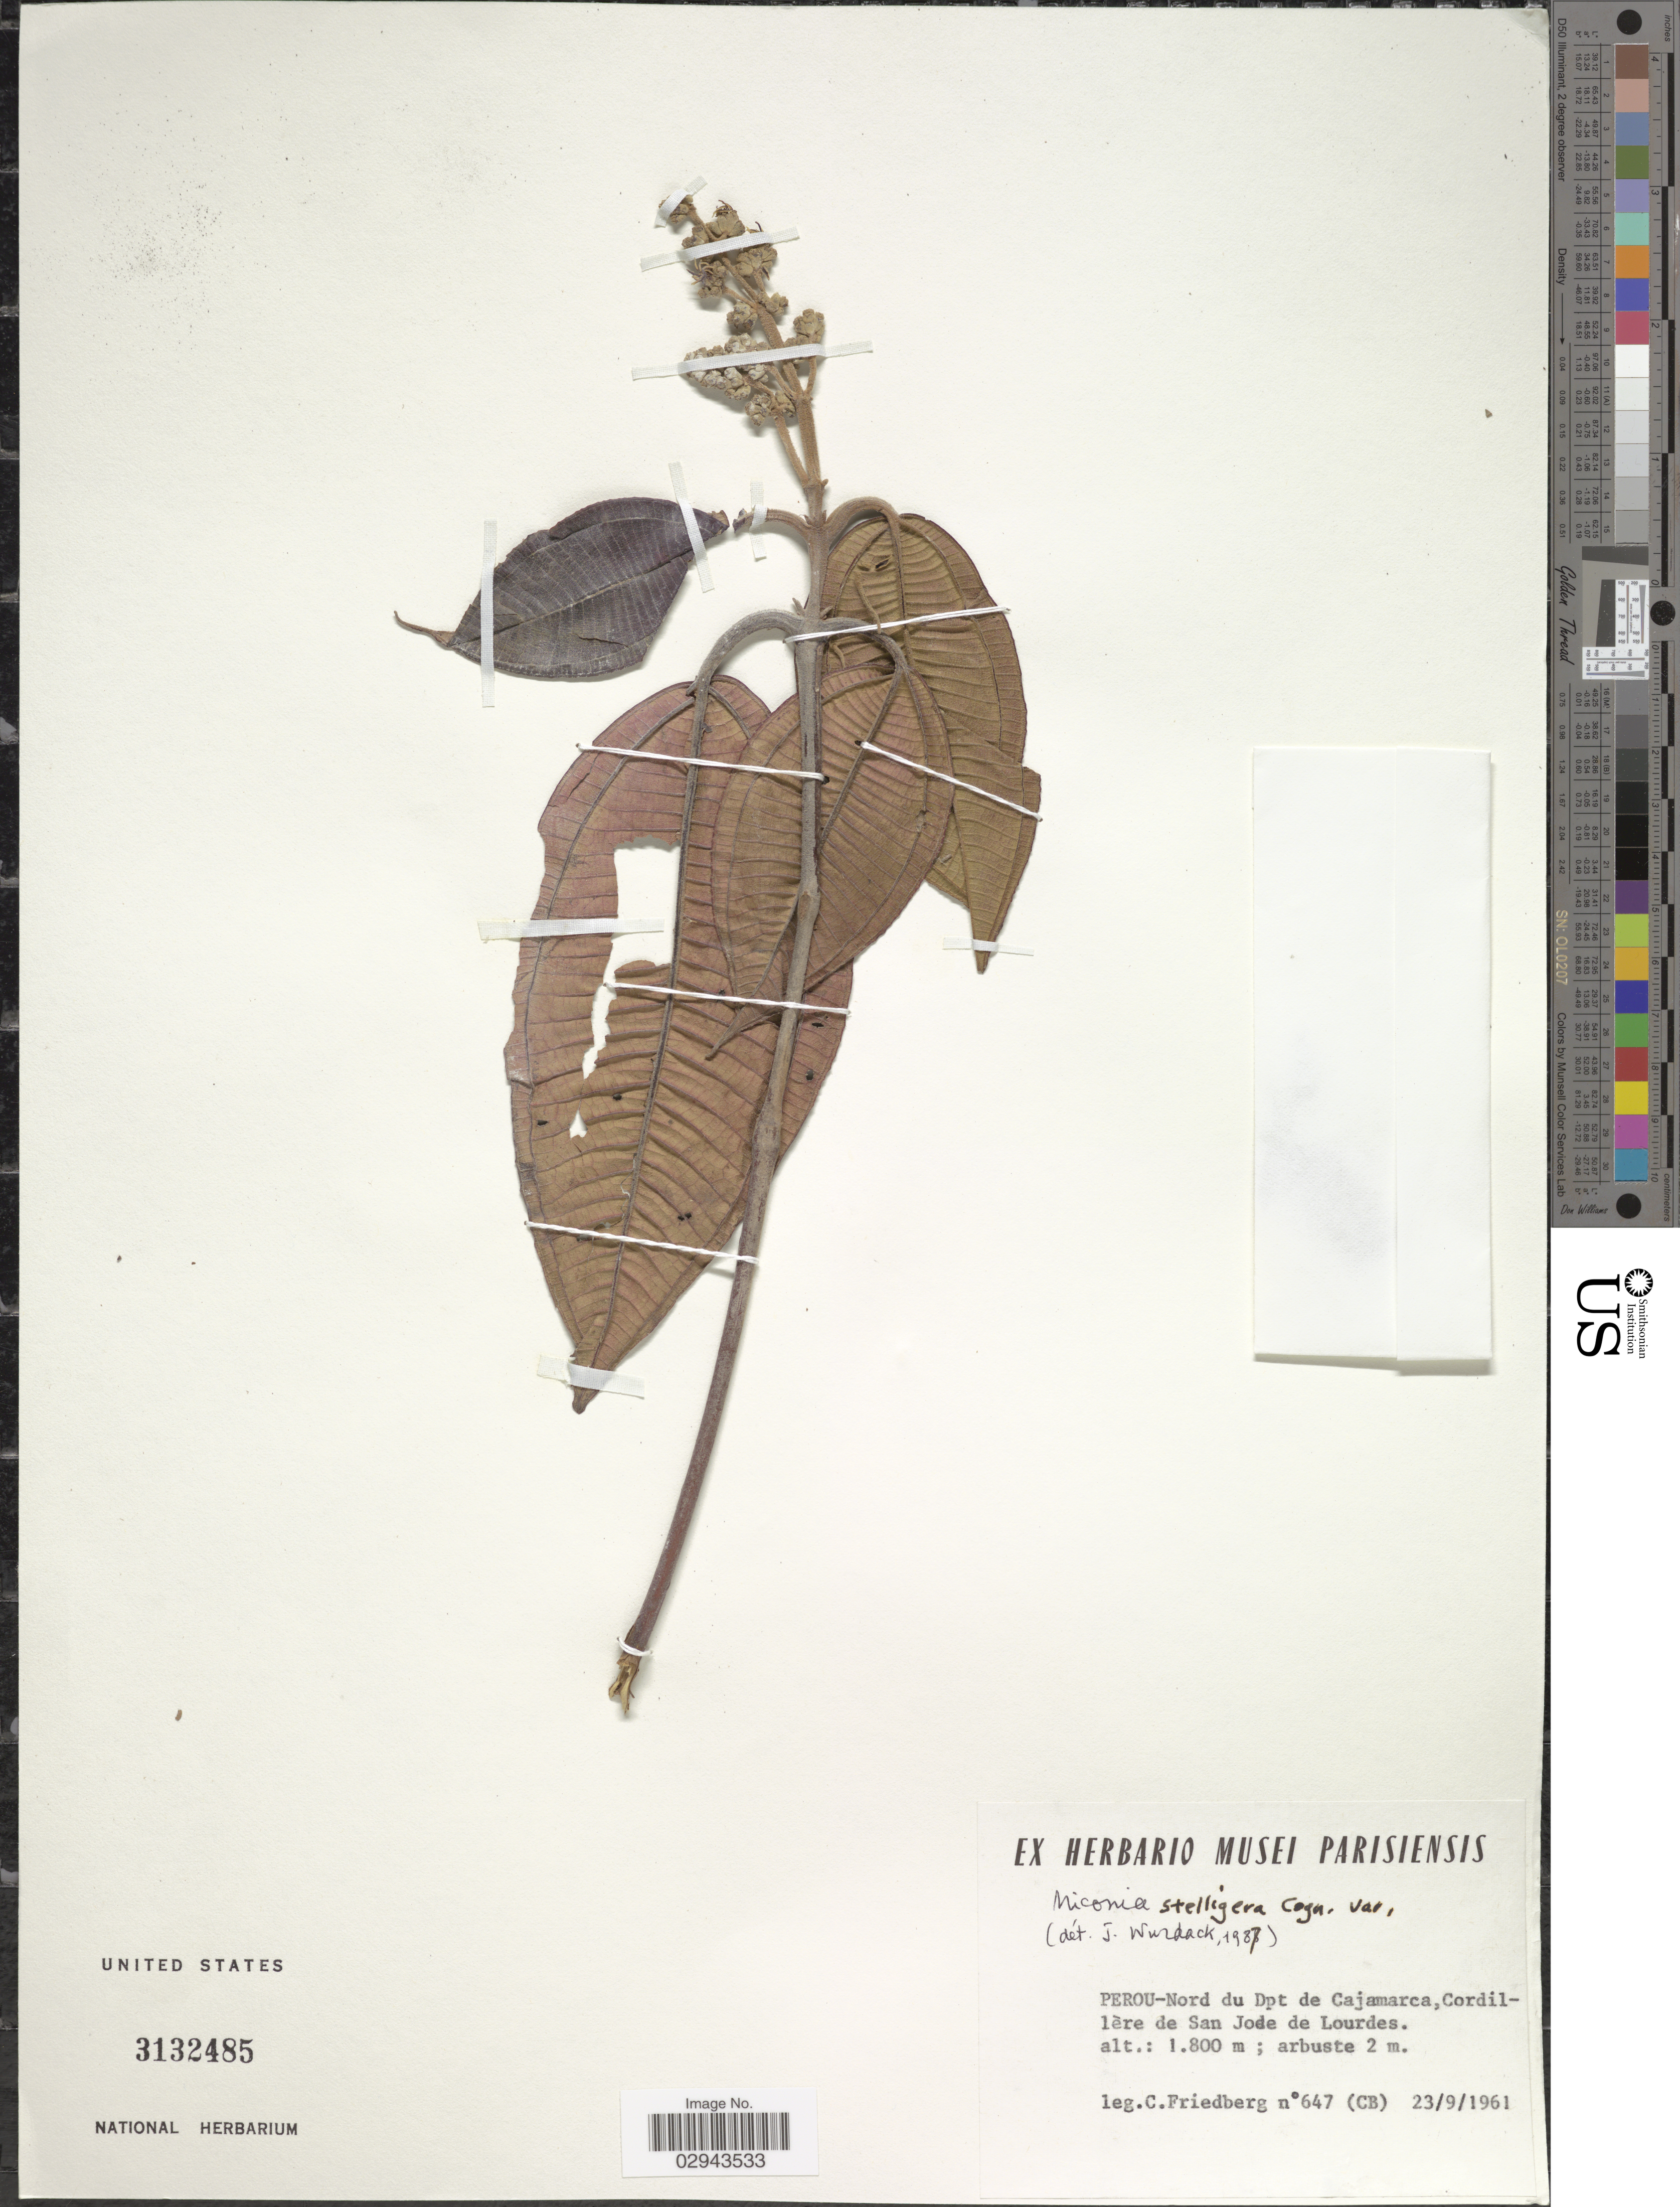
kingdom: Plantae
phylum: Tracheophyta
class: Magnoliopsida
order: Myrtales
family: Melastomataceae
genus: Miconia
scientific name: Miconia stelligera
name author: Cogn.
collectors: C. Friedberg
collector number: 647 (CB)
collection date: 1961-09-23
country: Peru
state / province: Cajamarca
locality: Nord du Dpt de Cajamarca, Cordillère de San Jose de Lourdes.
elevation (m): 1800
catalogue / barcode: US 3132485